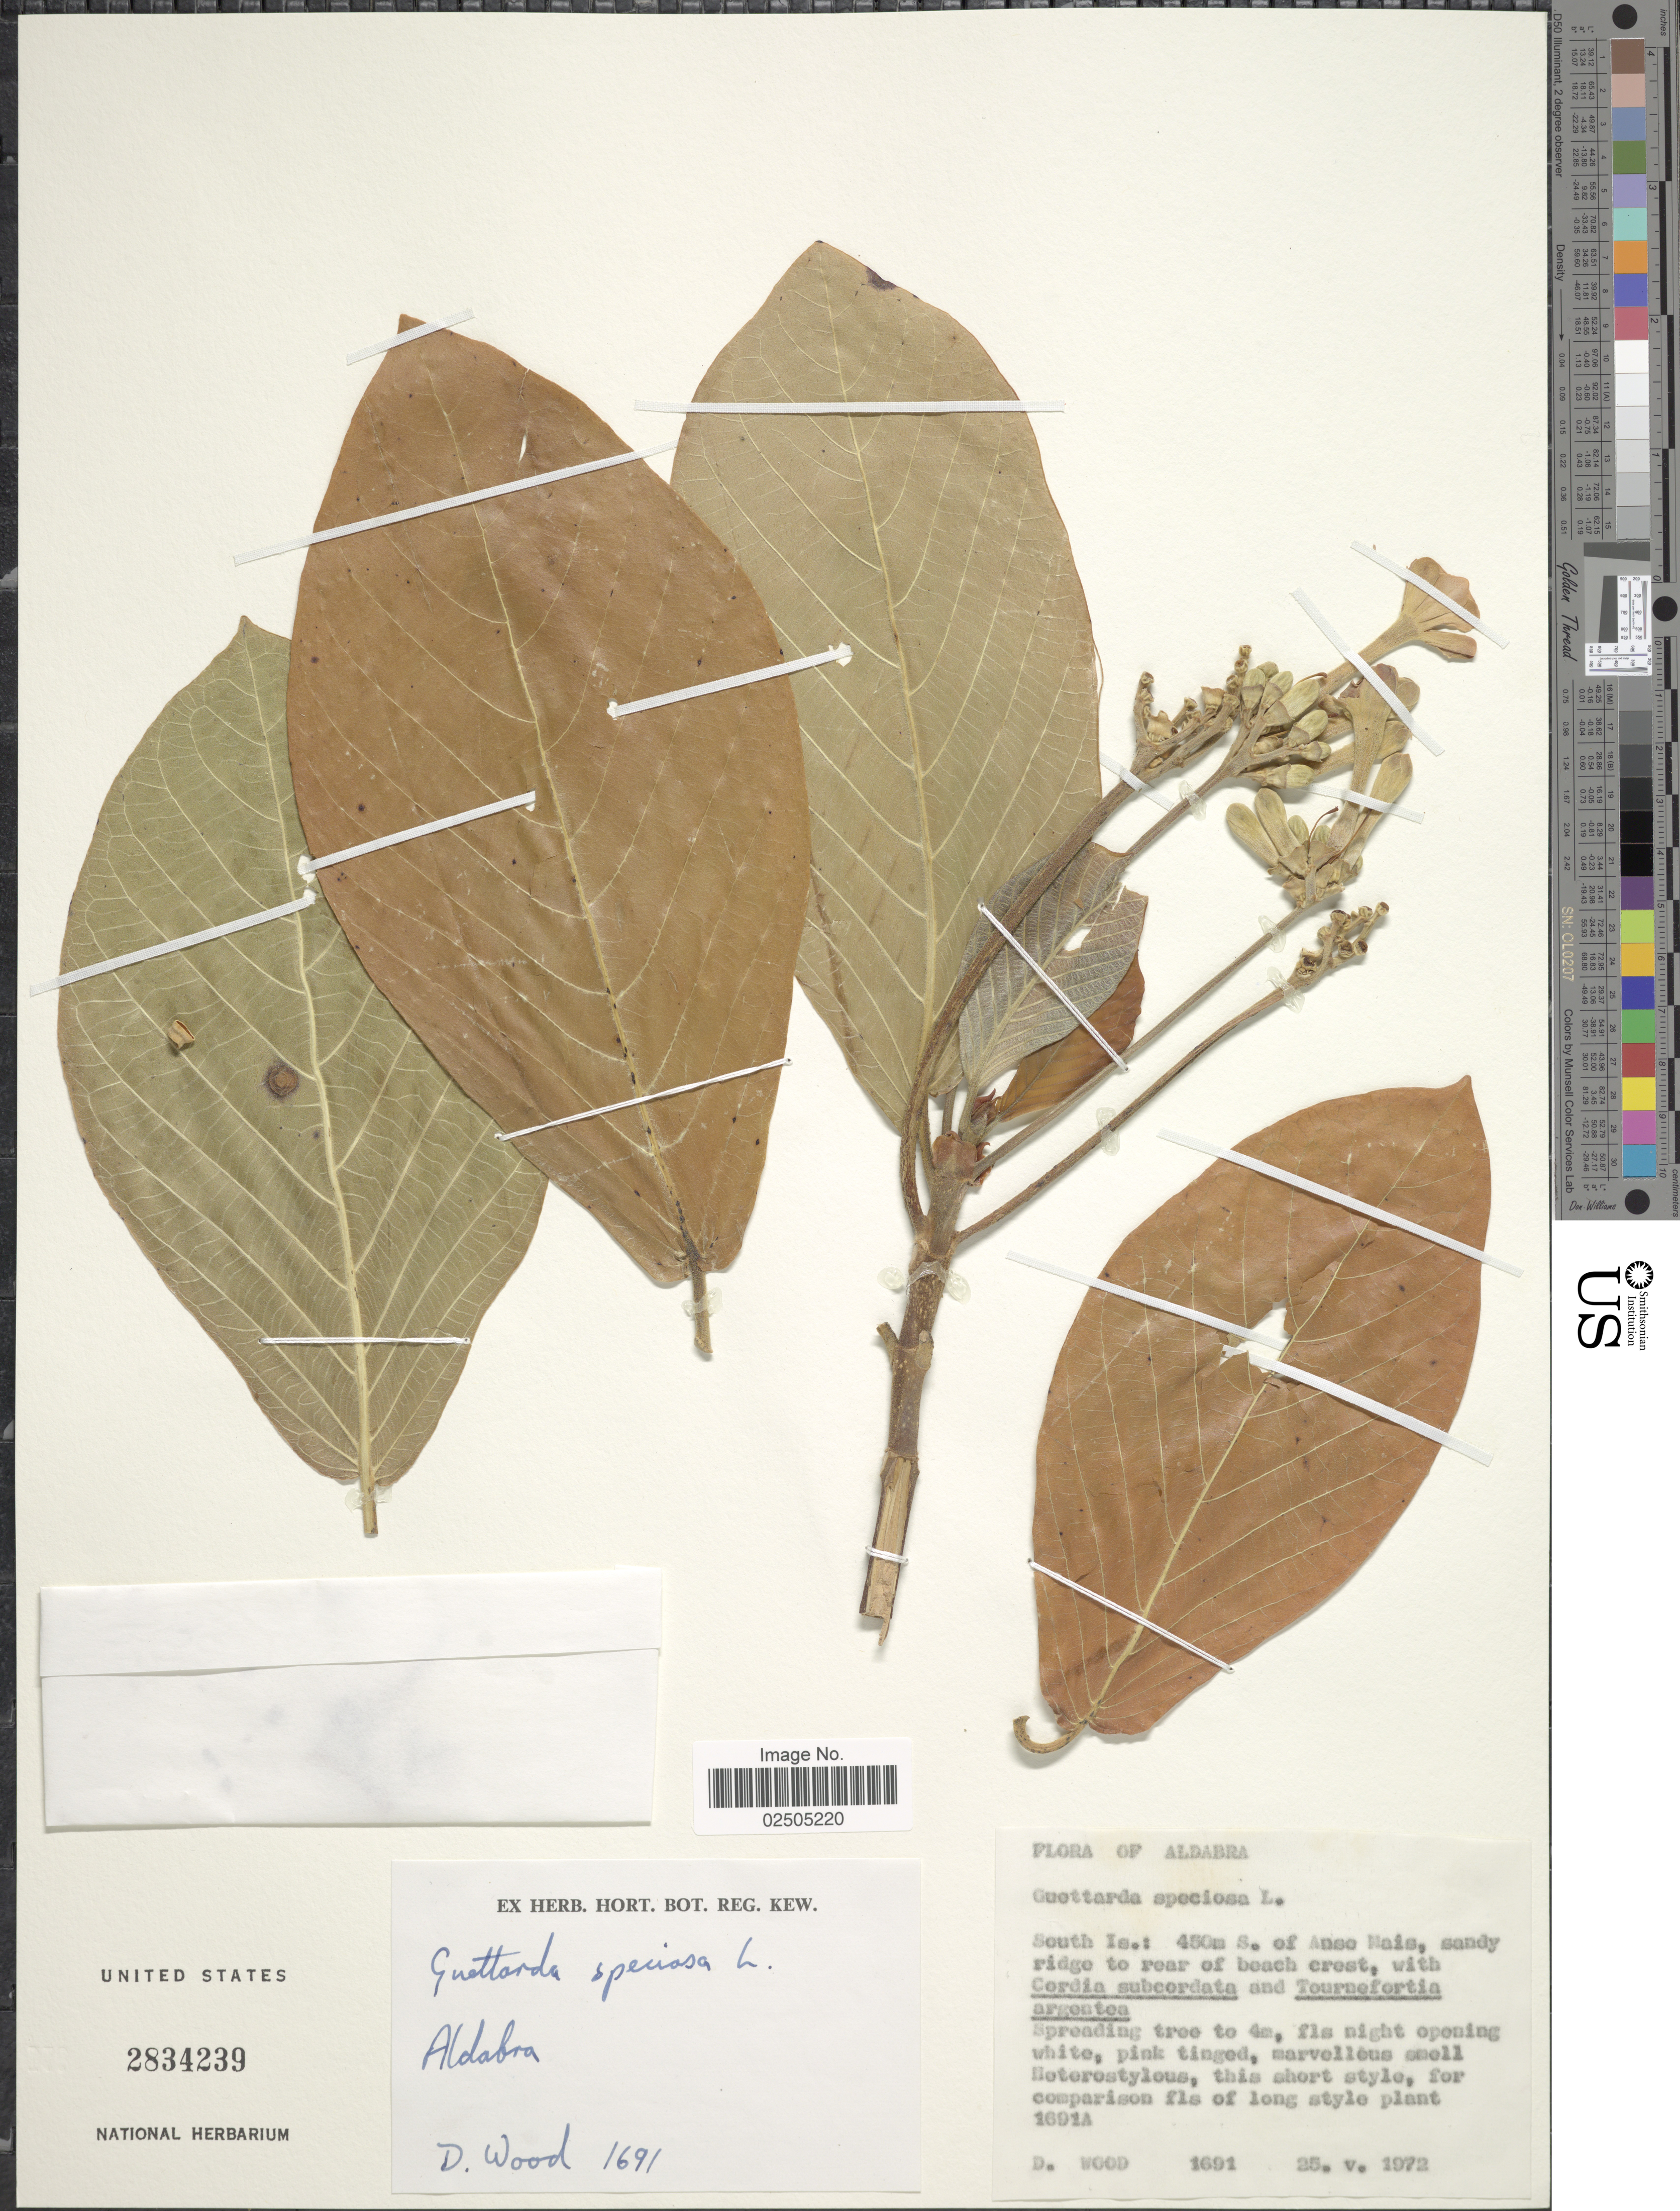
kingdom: Plantae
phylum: Tracheophyta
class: Magnoliopsida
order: Gentianales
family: Rubiaceae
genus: Guettarda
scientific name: Guettarda speciosa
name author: L.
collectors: D. Wood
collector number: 1691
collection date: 1972-05-25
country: Seychelles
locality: South Is.: 450m S. of Anso Mais, sandy ridge to rear of beach crest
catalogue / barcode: US 2834239